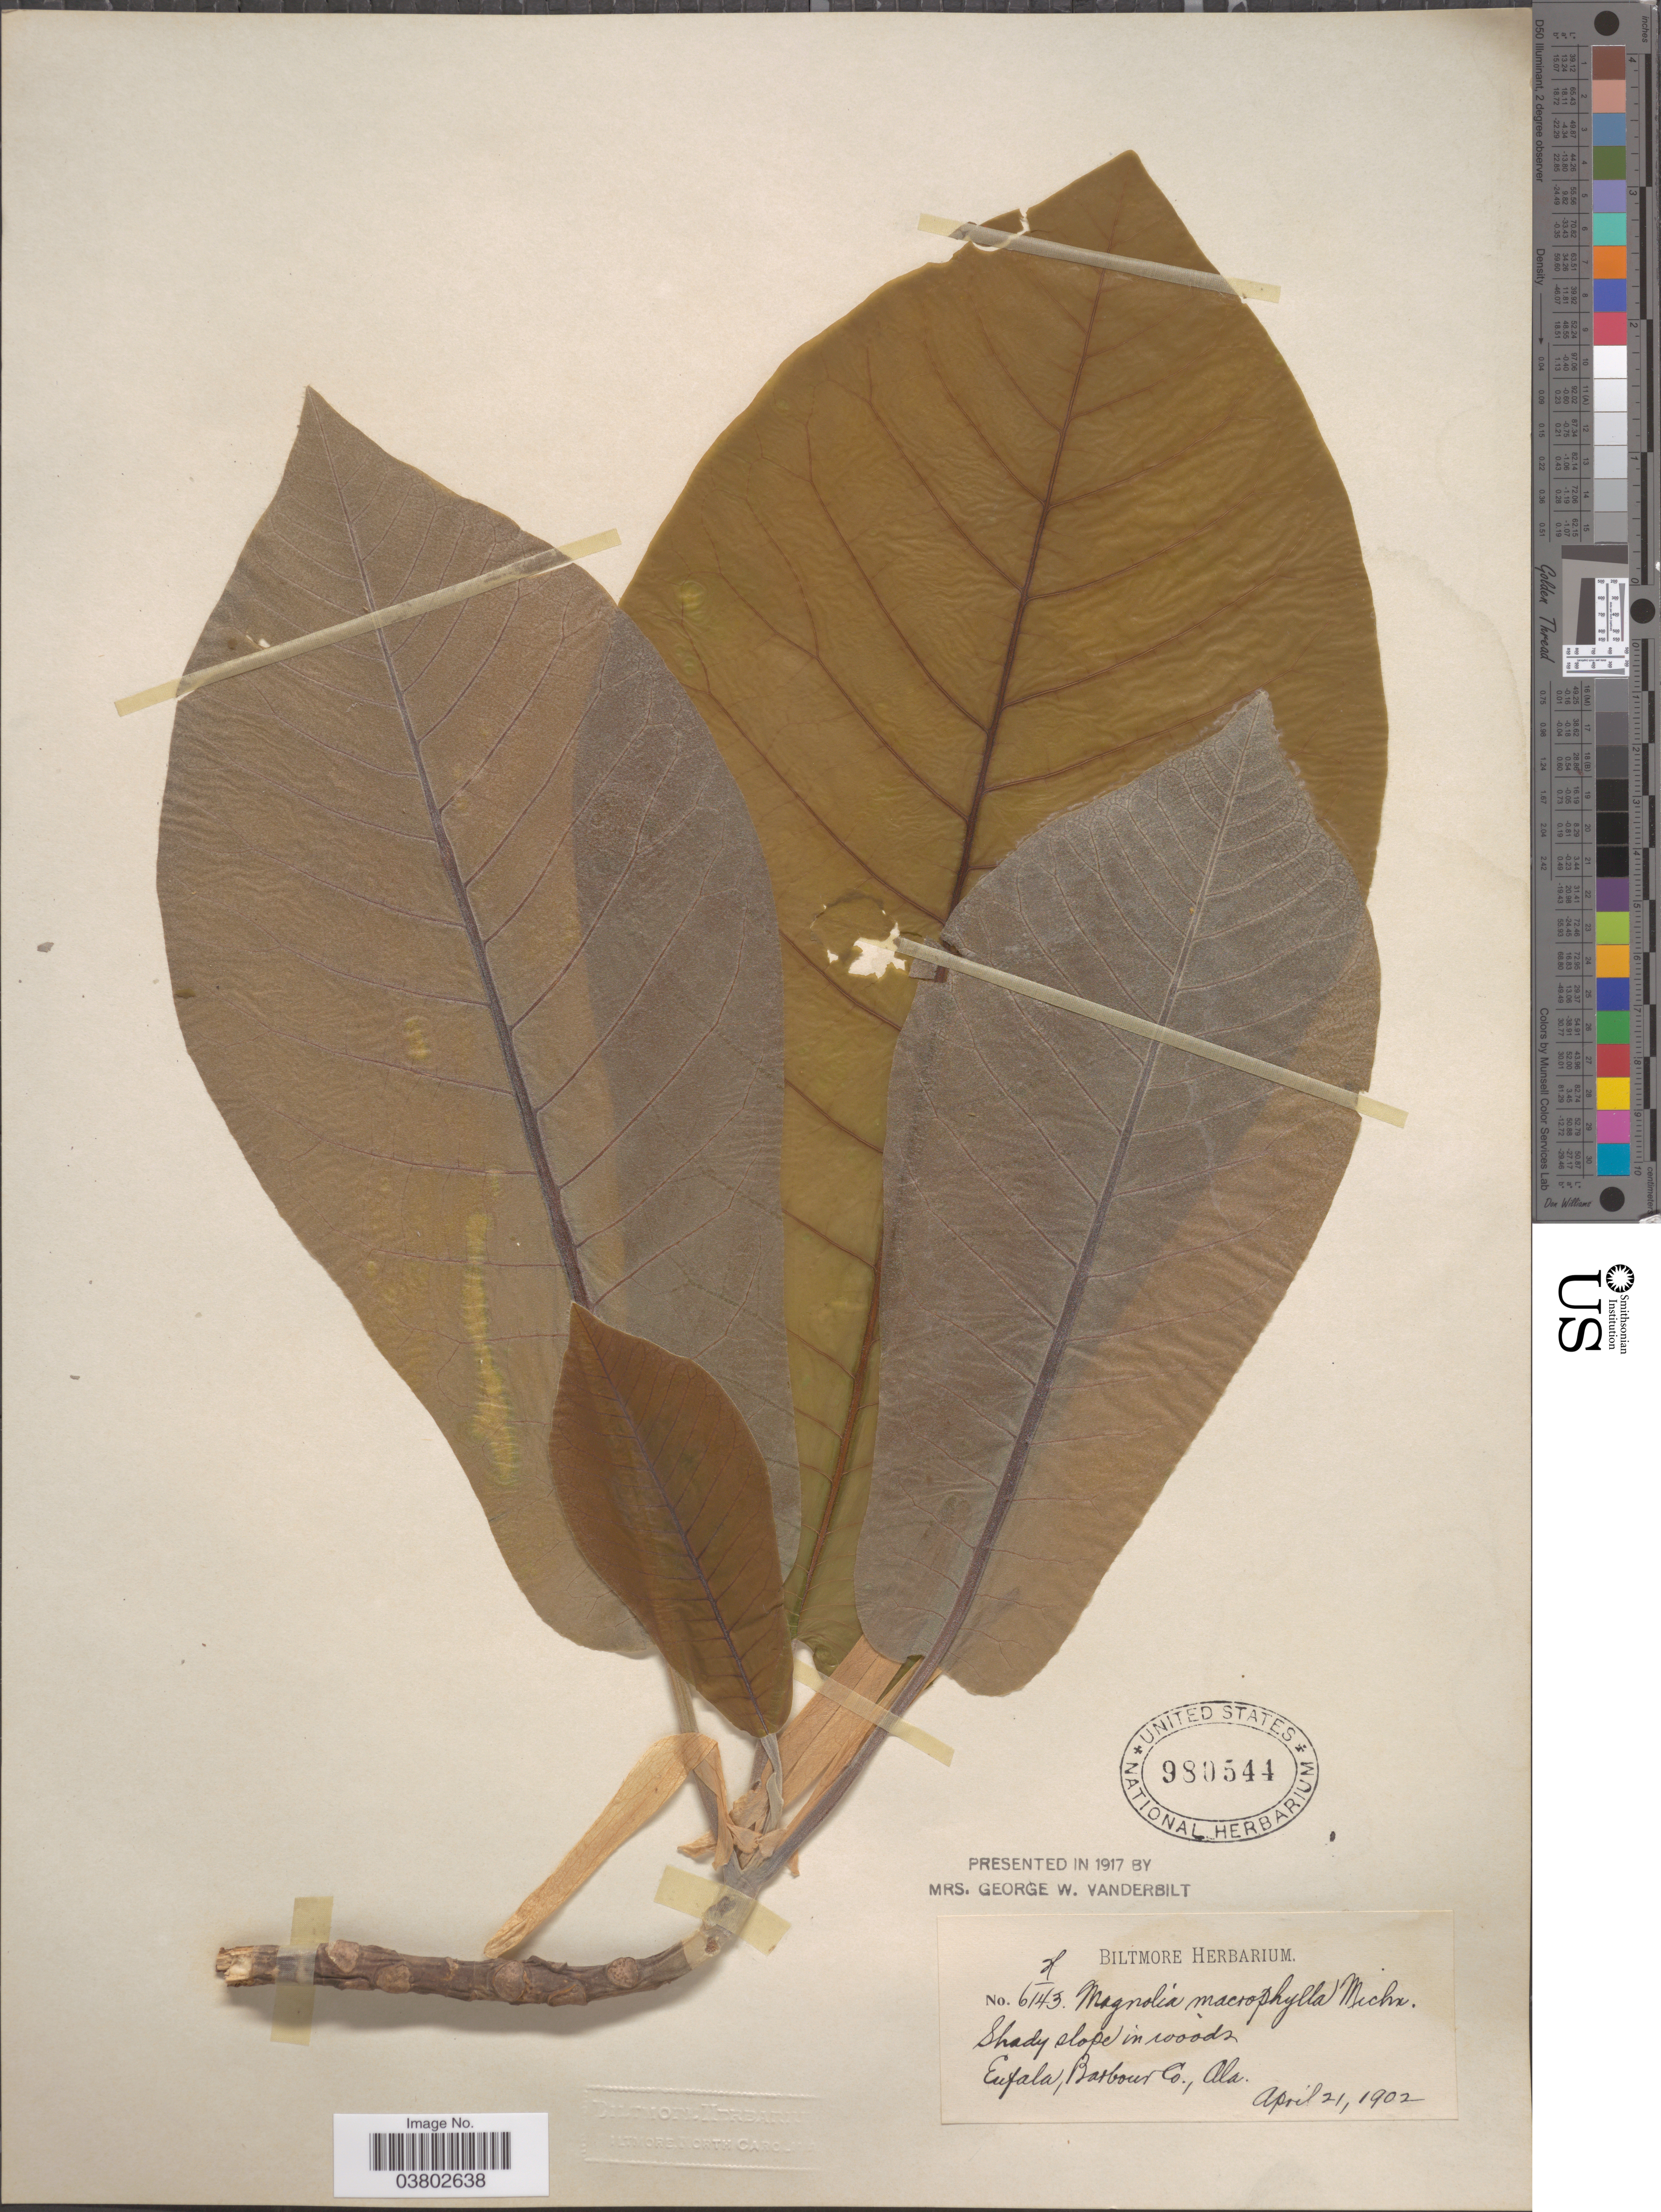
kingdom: Plantae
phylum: Tracheophyta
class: Magnoliopsida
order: Magnoliales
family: Magnoliaceae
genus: Magnolia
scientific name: Magnolia macrophylla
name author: Michx.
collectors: ex herb. Biltmore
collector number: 6143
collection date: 1902-04-21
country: United States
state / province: Alabama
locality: Eufala, Barbour Co.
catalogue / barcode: US 980544